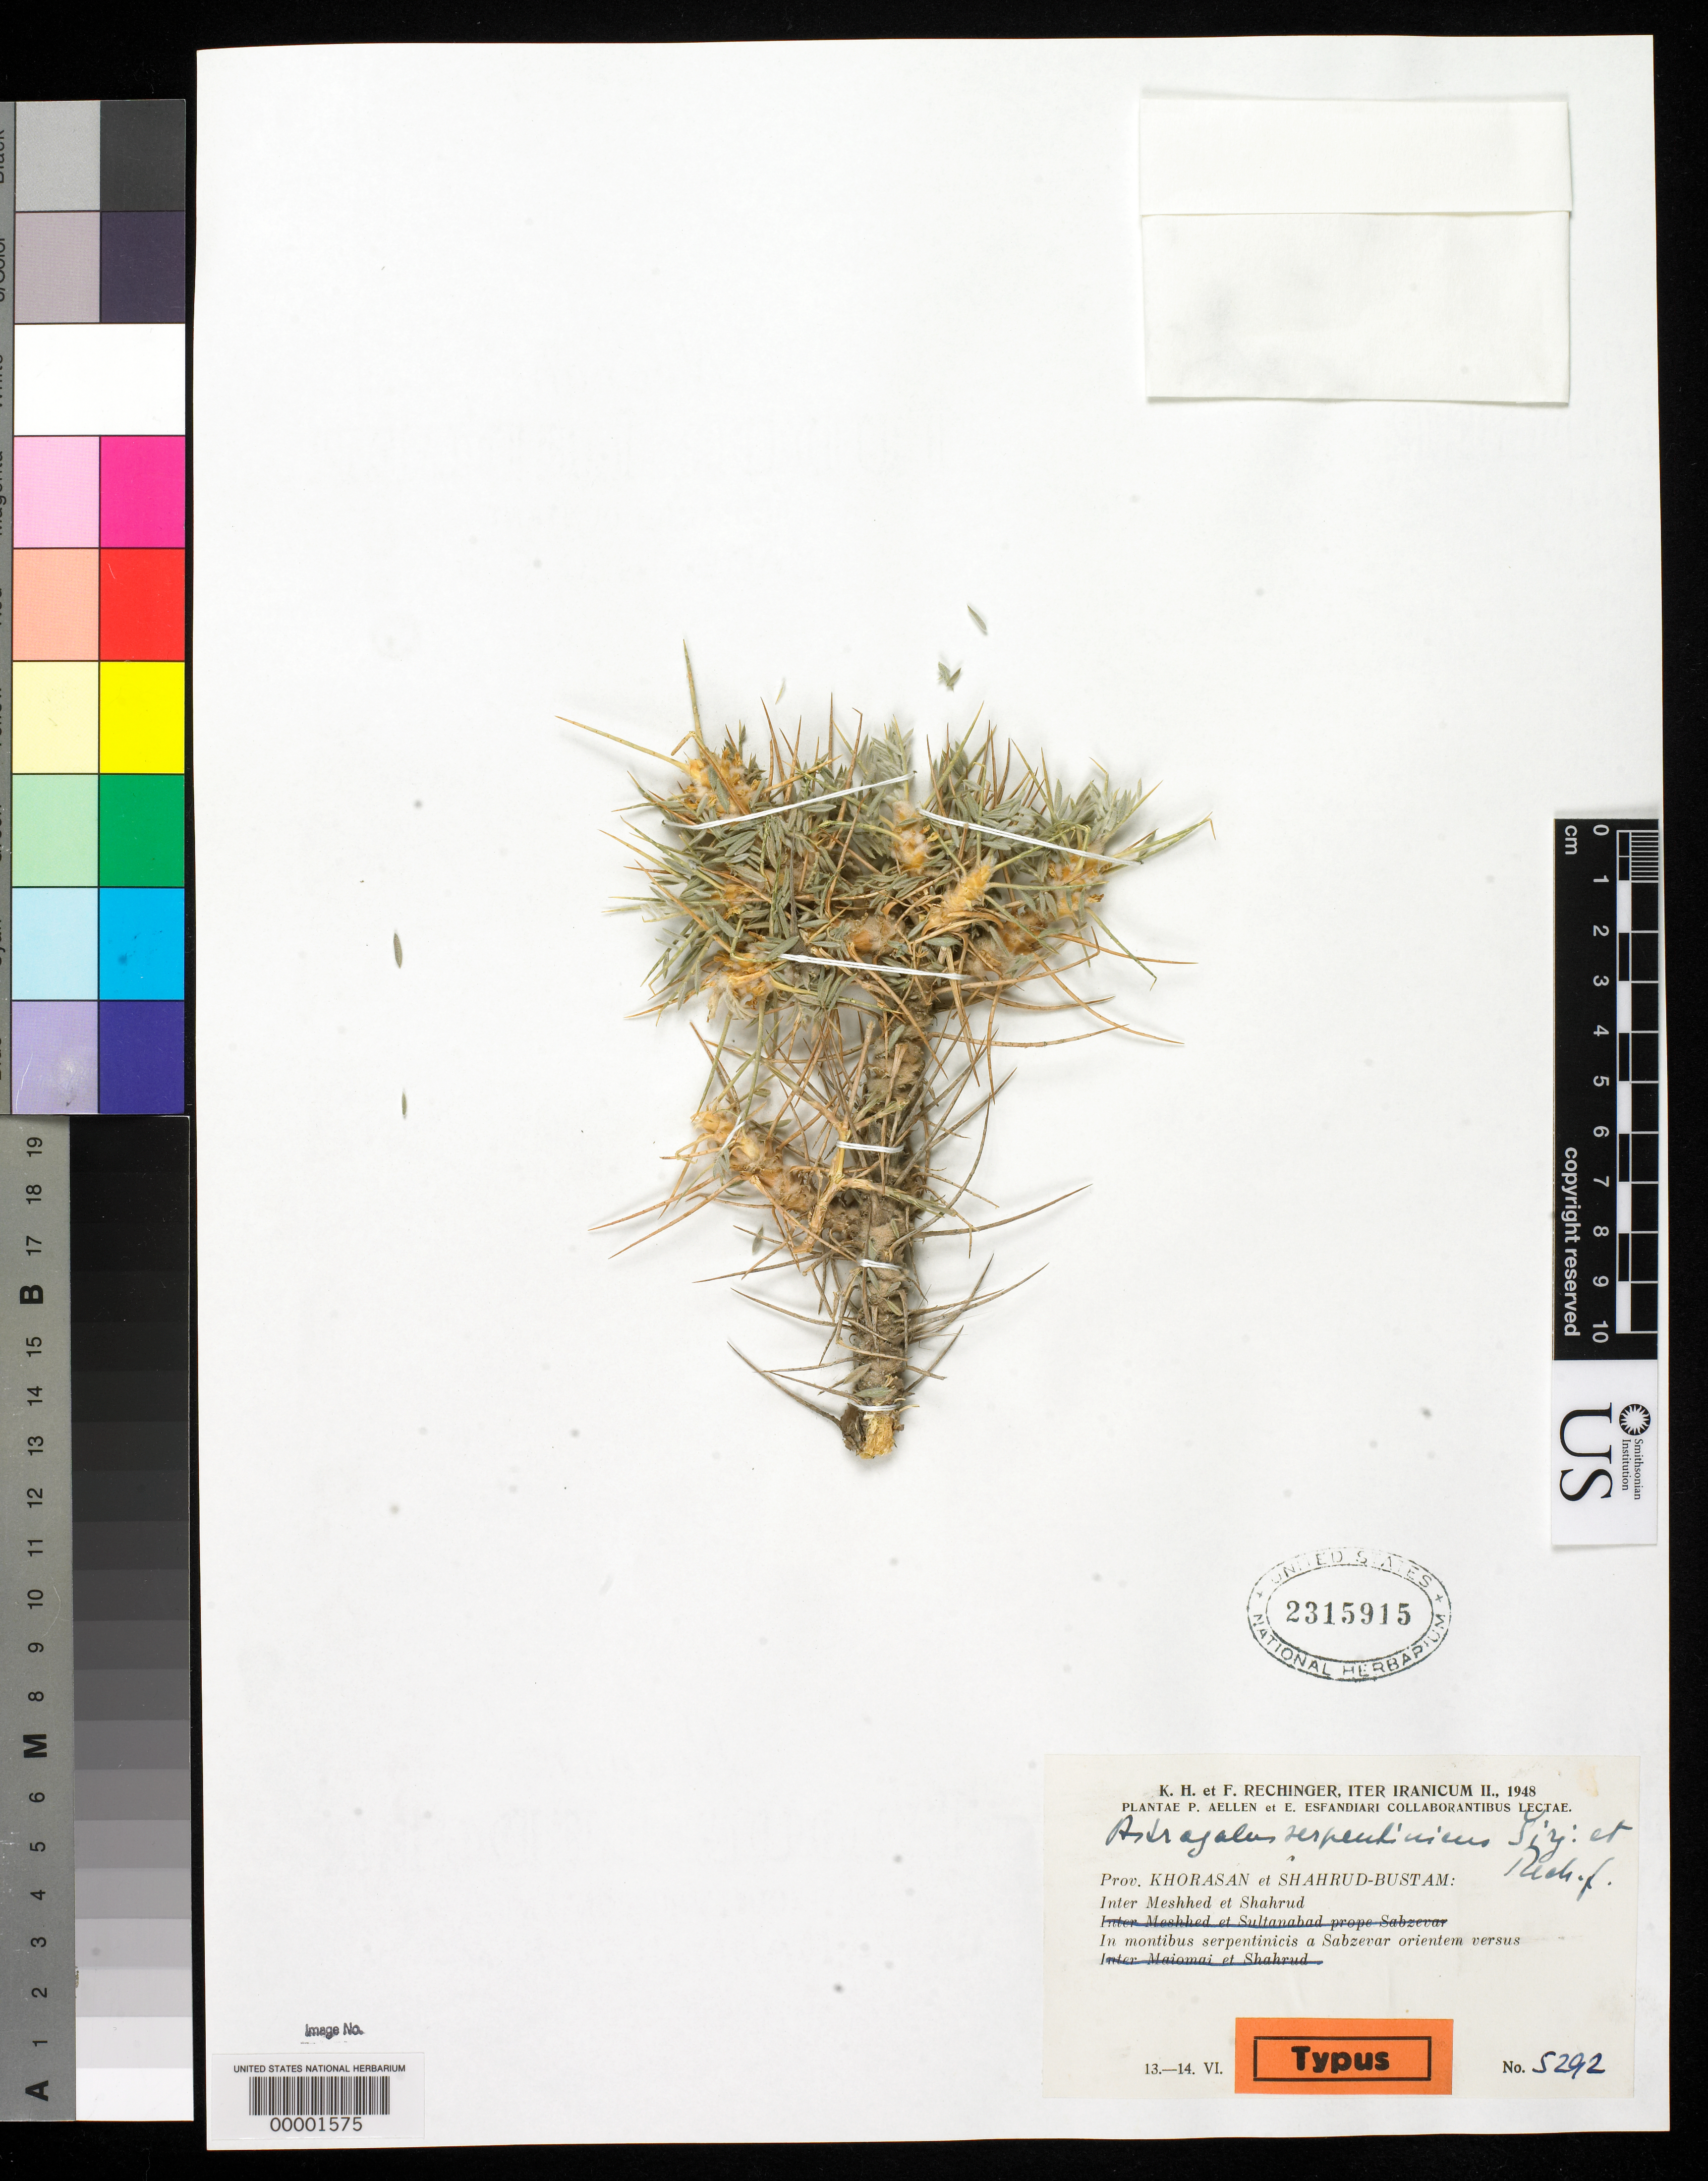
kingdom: Plantae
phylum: Tracheophyta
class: Magnoliopsida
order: Fabales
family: Fabaceae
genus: Astragalus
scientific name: Astragalus serpentinicus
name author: Širj. & Rech. f.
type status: Isotype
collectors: K. H. Rechinger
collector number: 5292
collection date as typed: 13 Jun 1948 to 14 Jun 1948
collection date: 1948-06-13/1948-06-14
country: Iran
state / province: Khorasan [obsolete]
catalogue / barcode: US 2315915